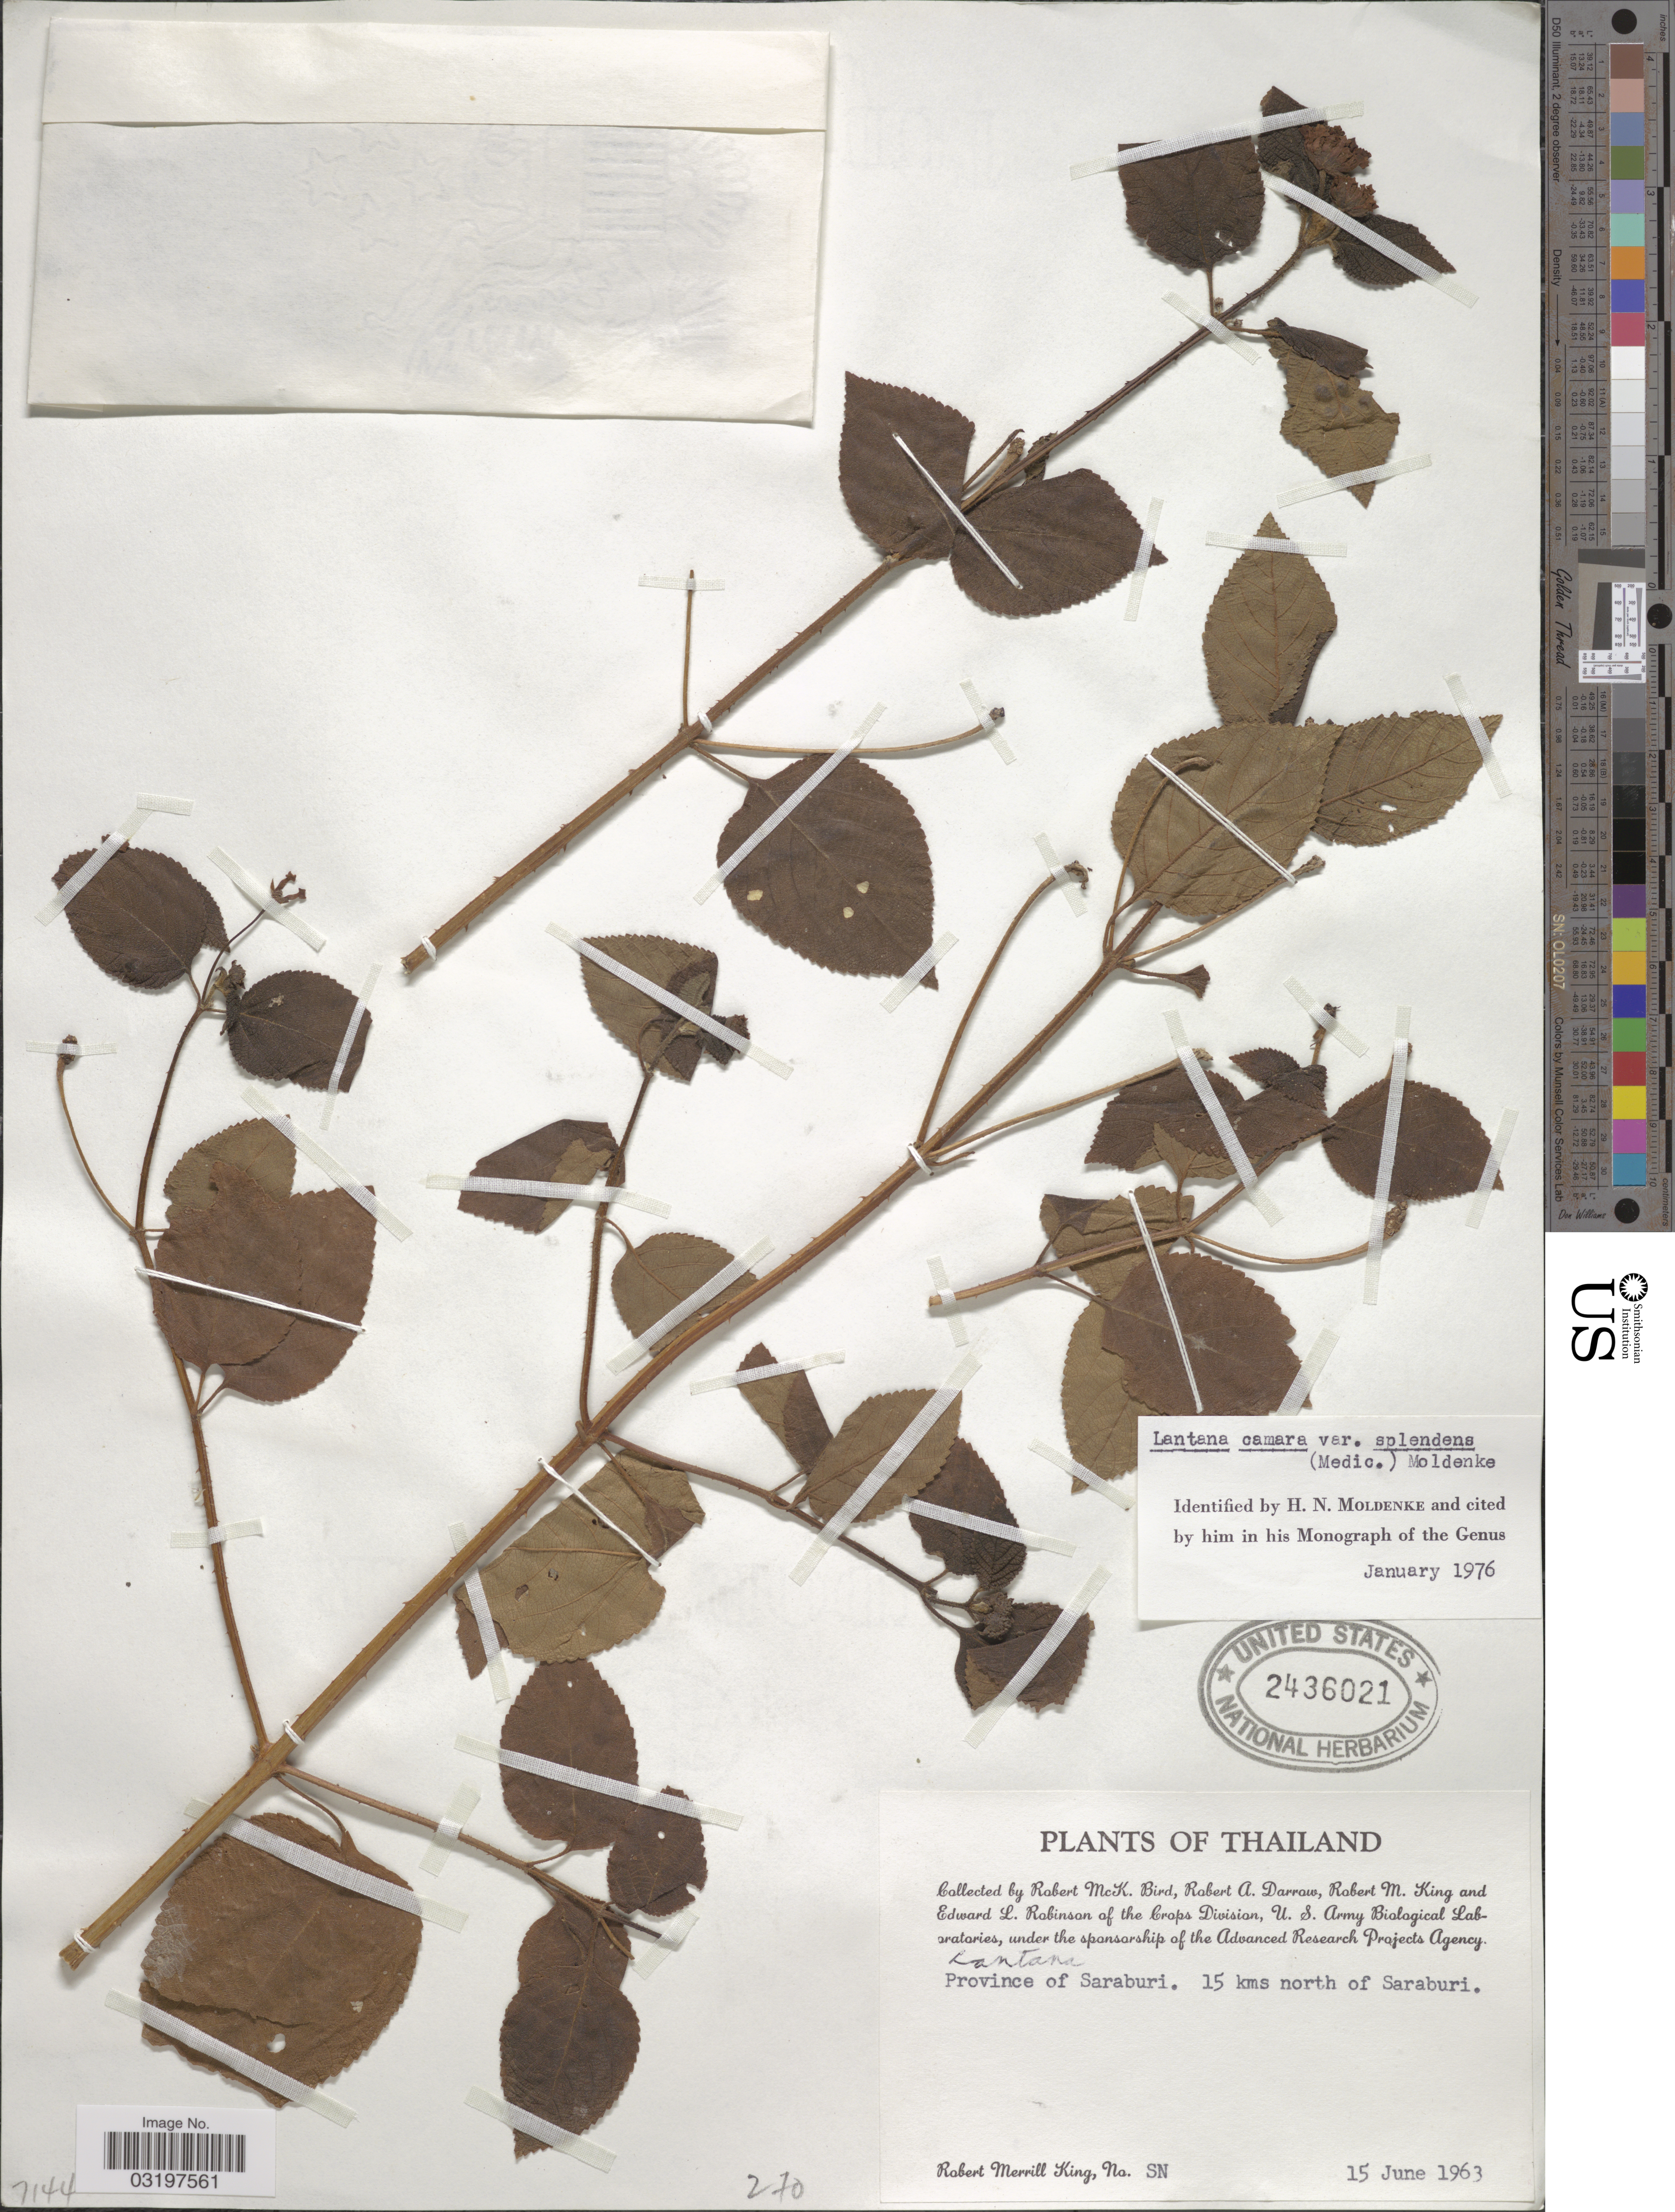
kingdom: Plantae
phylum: Tracheophyta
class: Magnoliopsida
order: Lamiales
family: Verbenaceae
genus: Lantana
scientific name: Lantana camara var. splendens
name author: Moldenke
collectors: R. M. King, R. M. Bird, R. A. Darrow & E. L. Robinson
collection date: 1963-06-15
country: Thailand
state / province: Saraburi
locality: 15 kms north of Saraburi.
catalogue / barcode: US 2436021